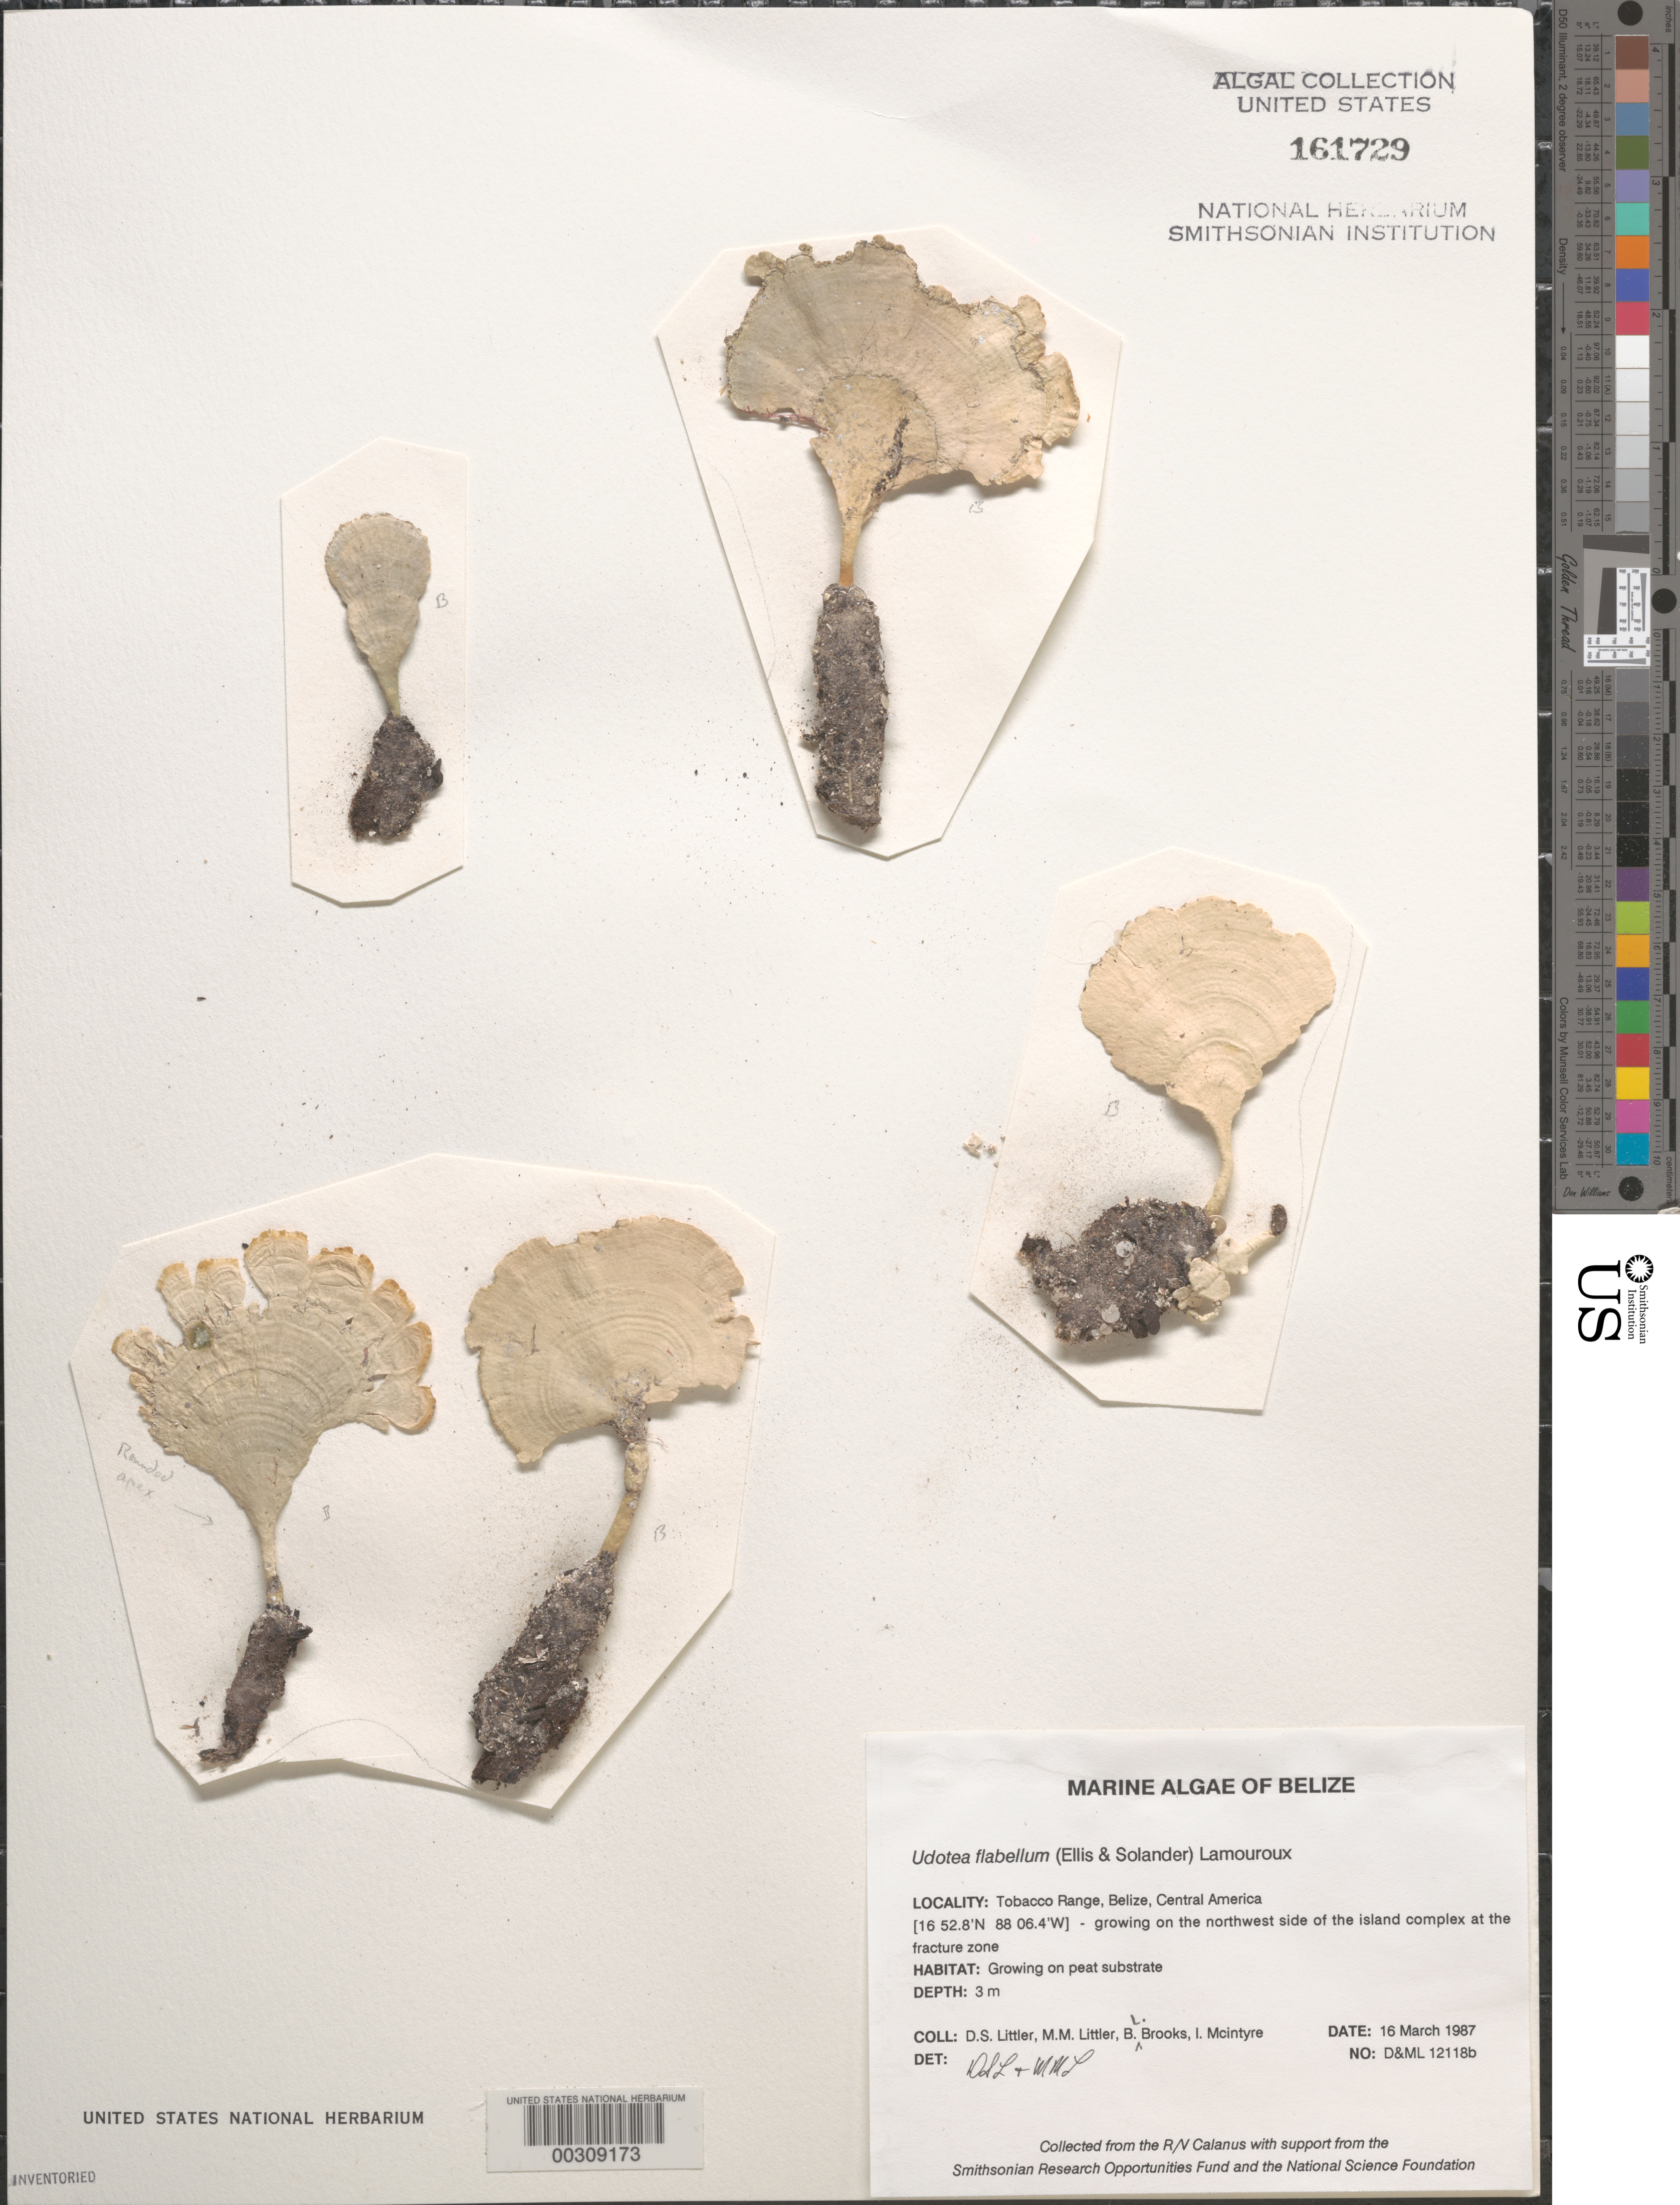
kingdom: Plantae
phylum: Chlorophyta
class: Ulvophyceae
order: Bryopsidales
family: Udoteaceae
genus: Udotea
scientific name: Udotea flabellum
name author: (J. Ellis & Sol.) M. Howe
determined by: Littler, D. S.; Littler, M. M.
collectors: D. S. Littler, M. M. Littler, B. Brooks & I. McIntyre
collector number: D&ML 12118b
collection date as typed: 16 Mar 1987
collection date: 1987-03-16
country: Belize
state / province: Stann Creek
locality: Tobacco Range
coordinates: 16 52.8' N, 88 06.4' W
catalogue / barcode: US 161729